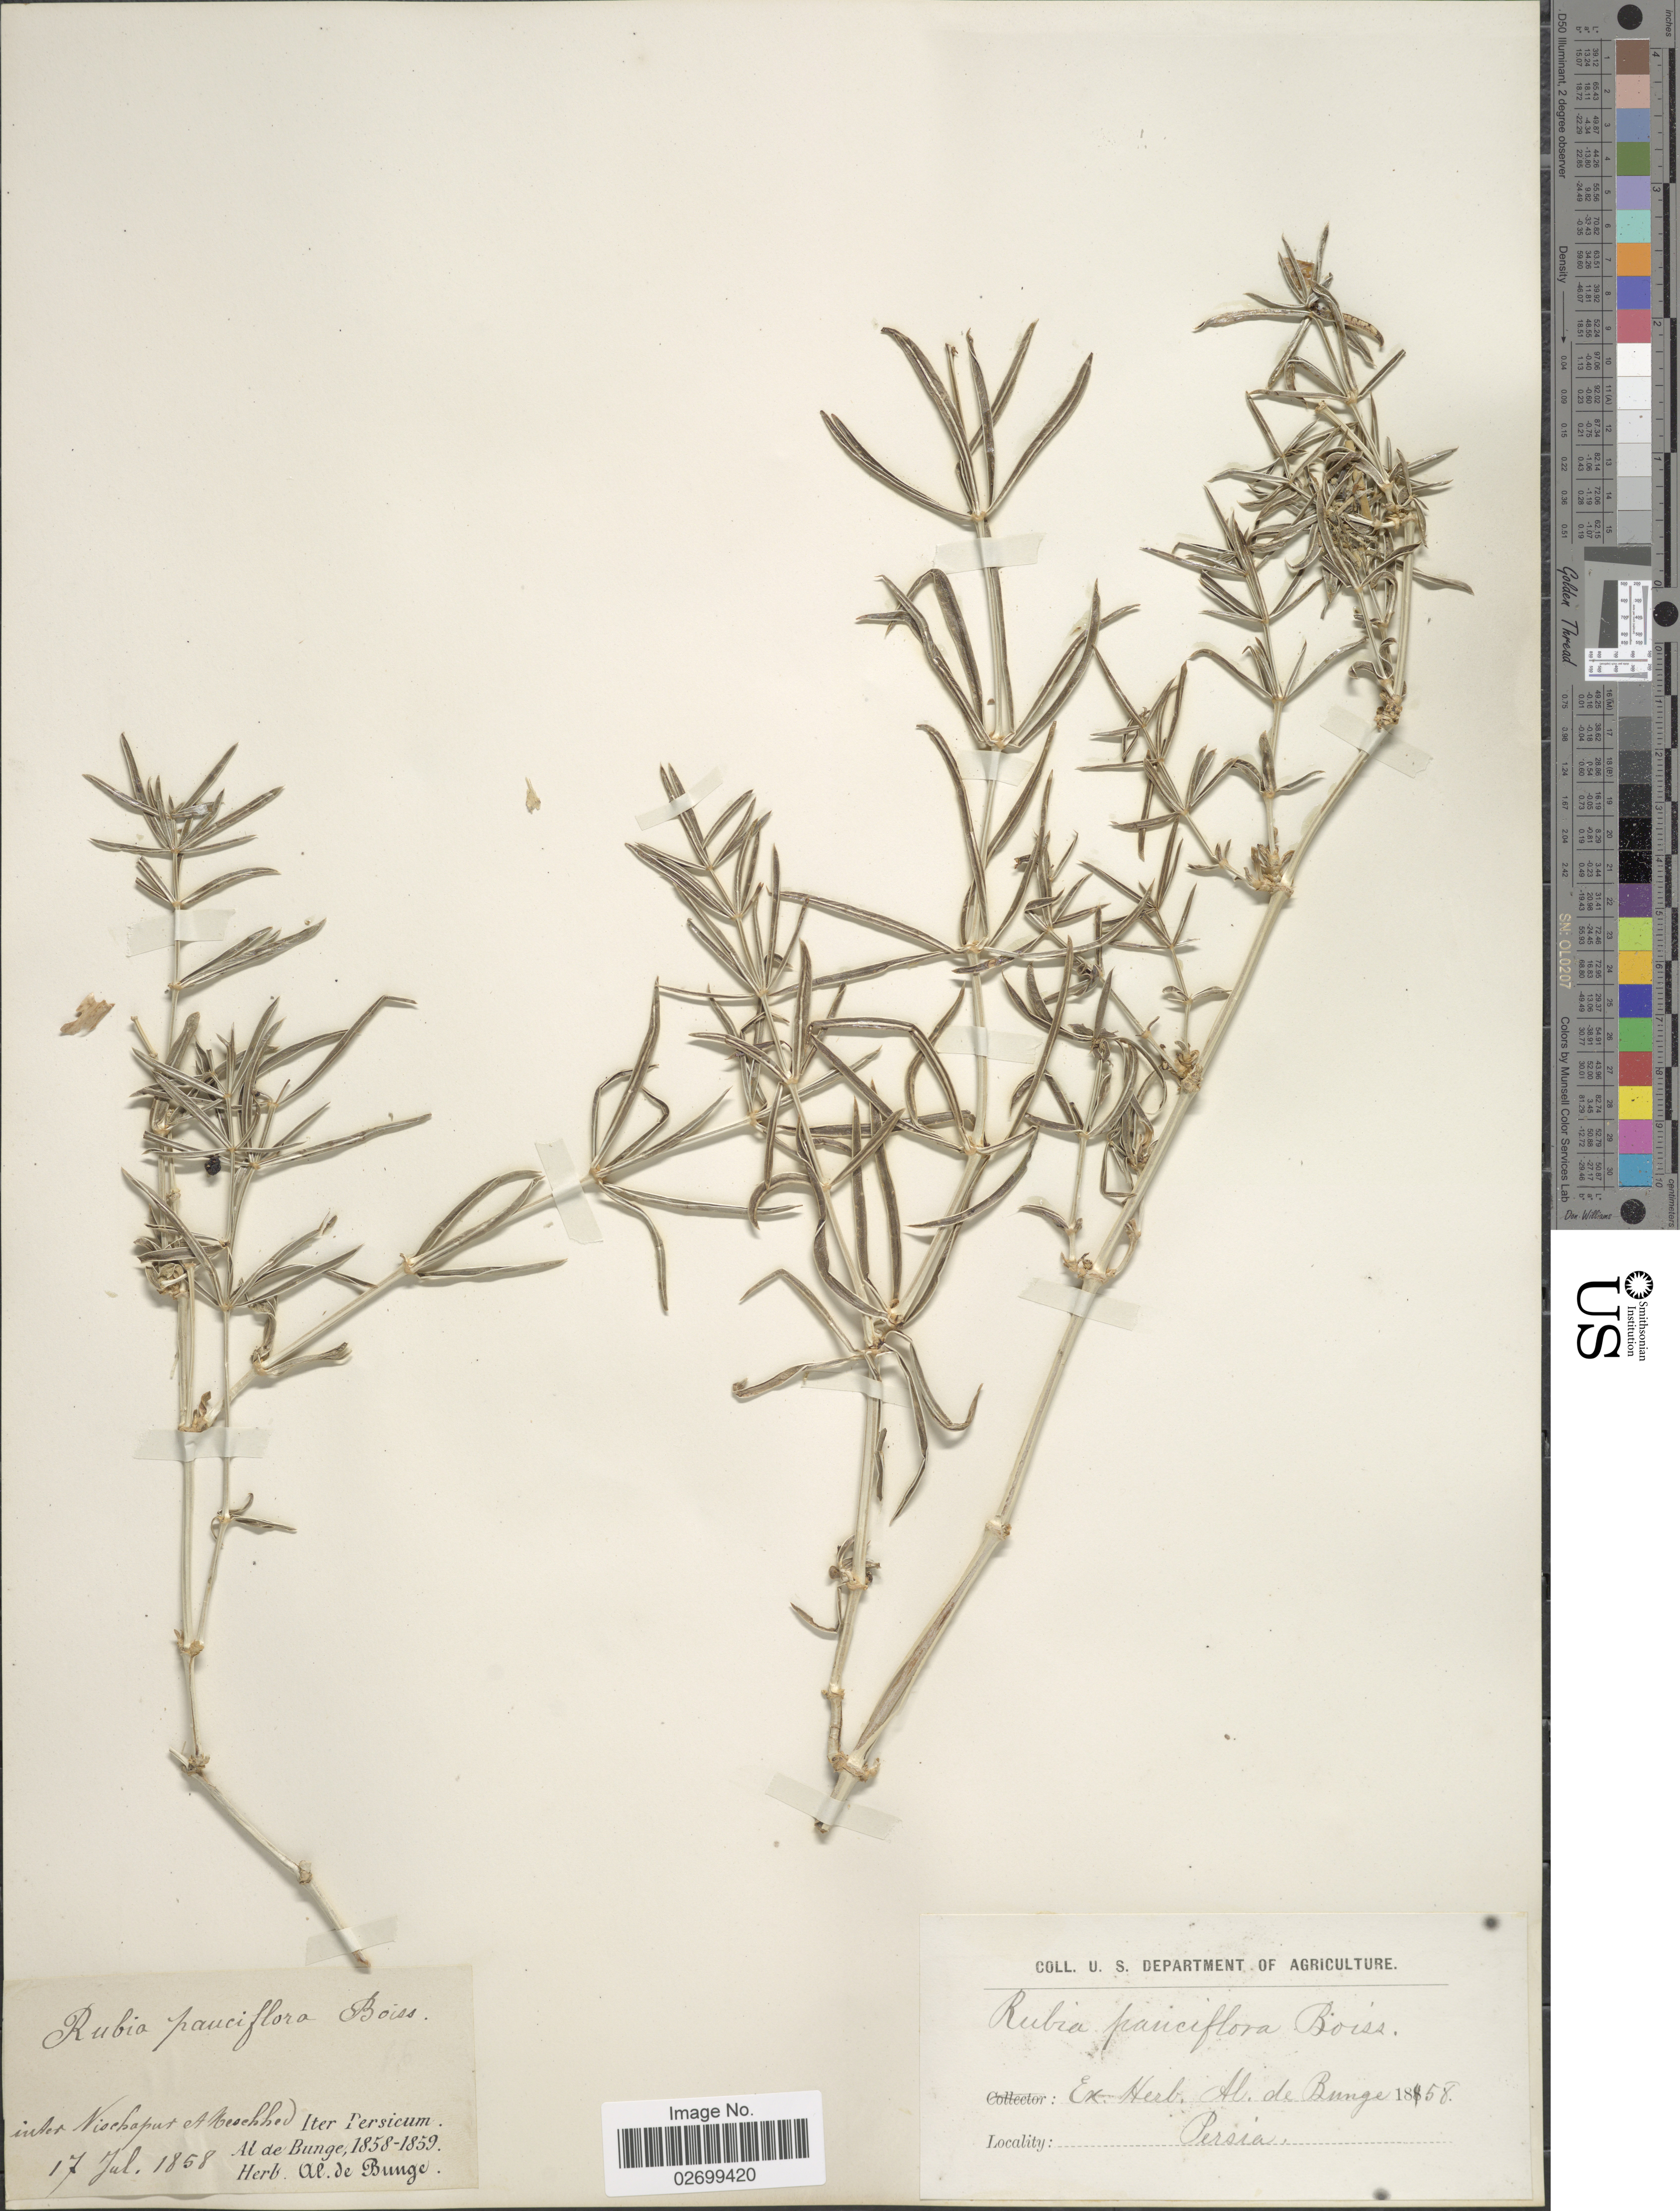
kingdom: Plantae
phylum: Tracheophyta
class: Magnoliopsida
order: Gentianales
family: Rubiaceae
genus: Rubia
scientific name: Rubia podantha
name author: Diels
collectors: A. de Bunge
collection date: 1858-07-17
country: Iran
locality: Inter Nisebaput Asechhled [interpreted]